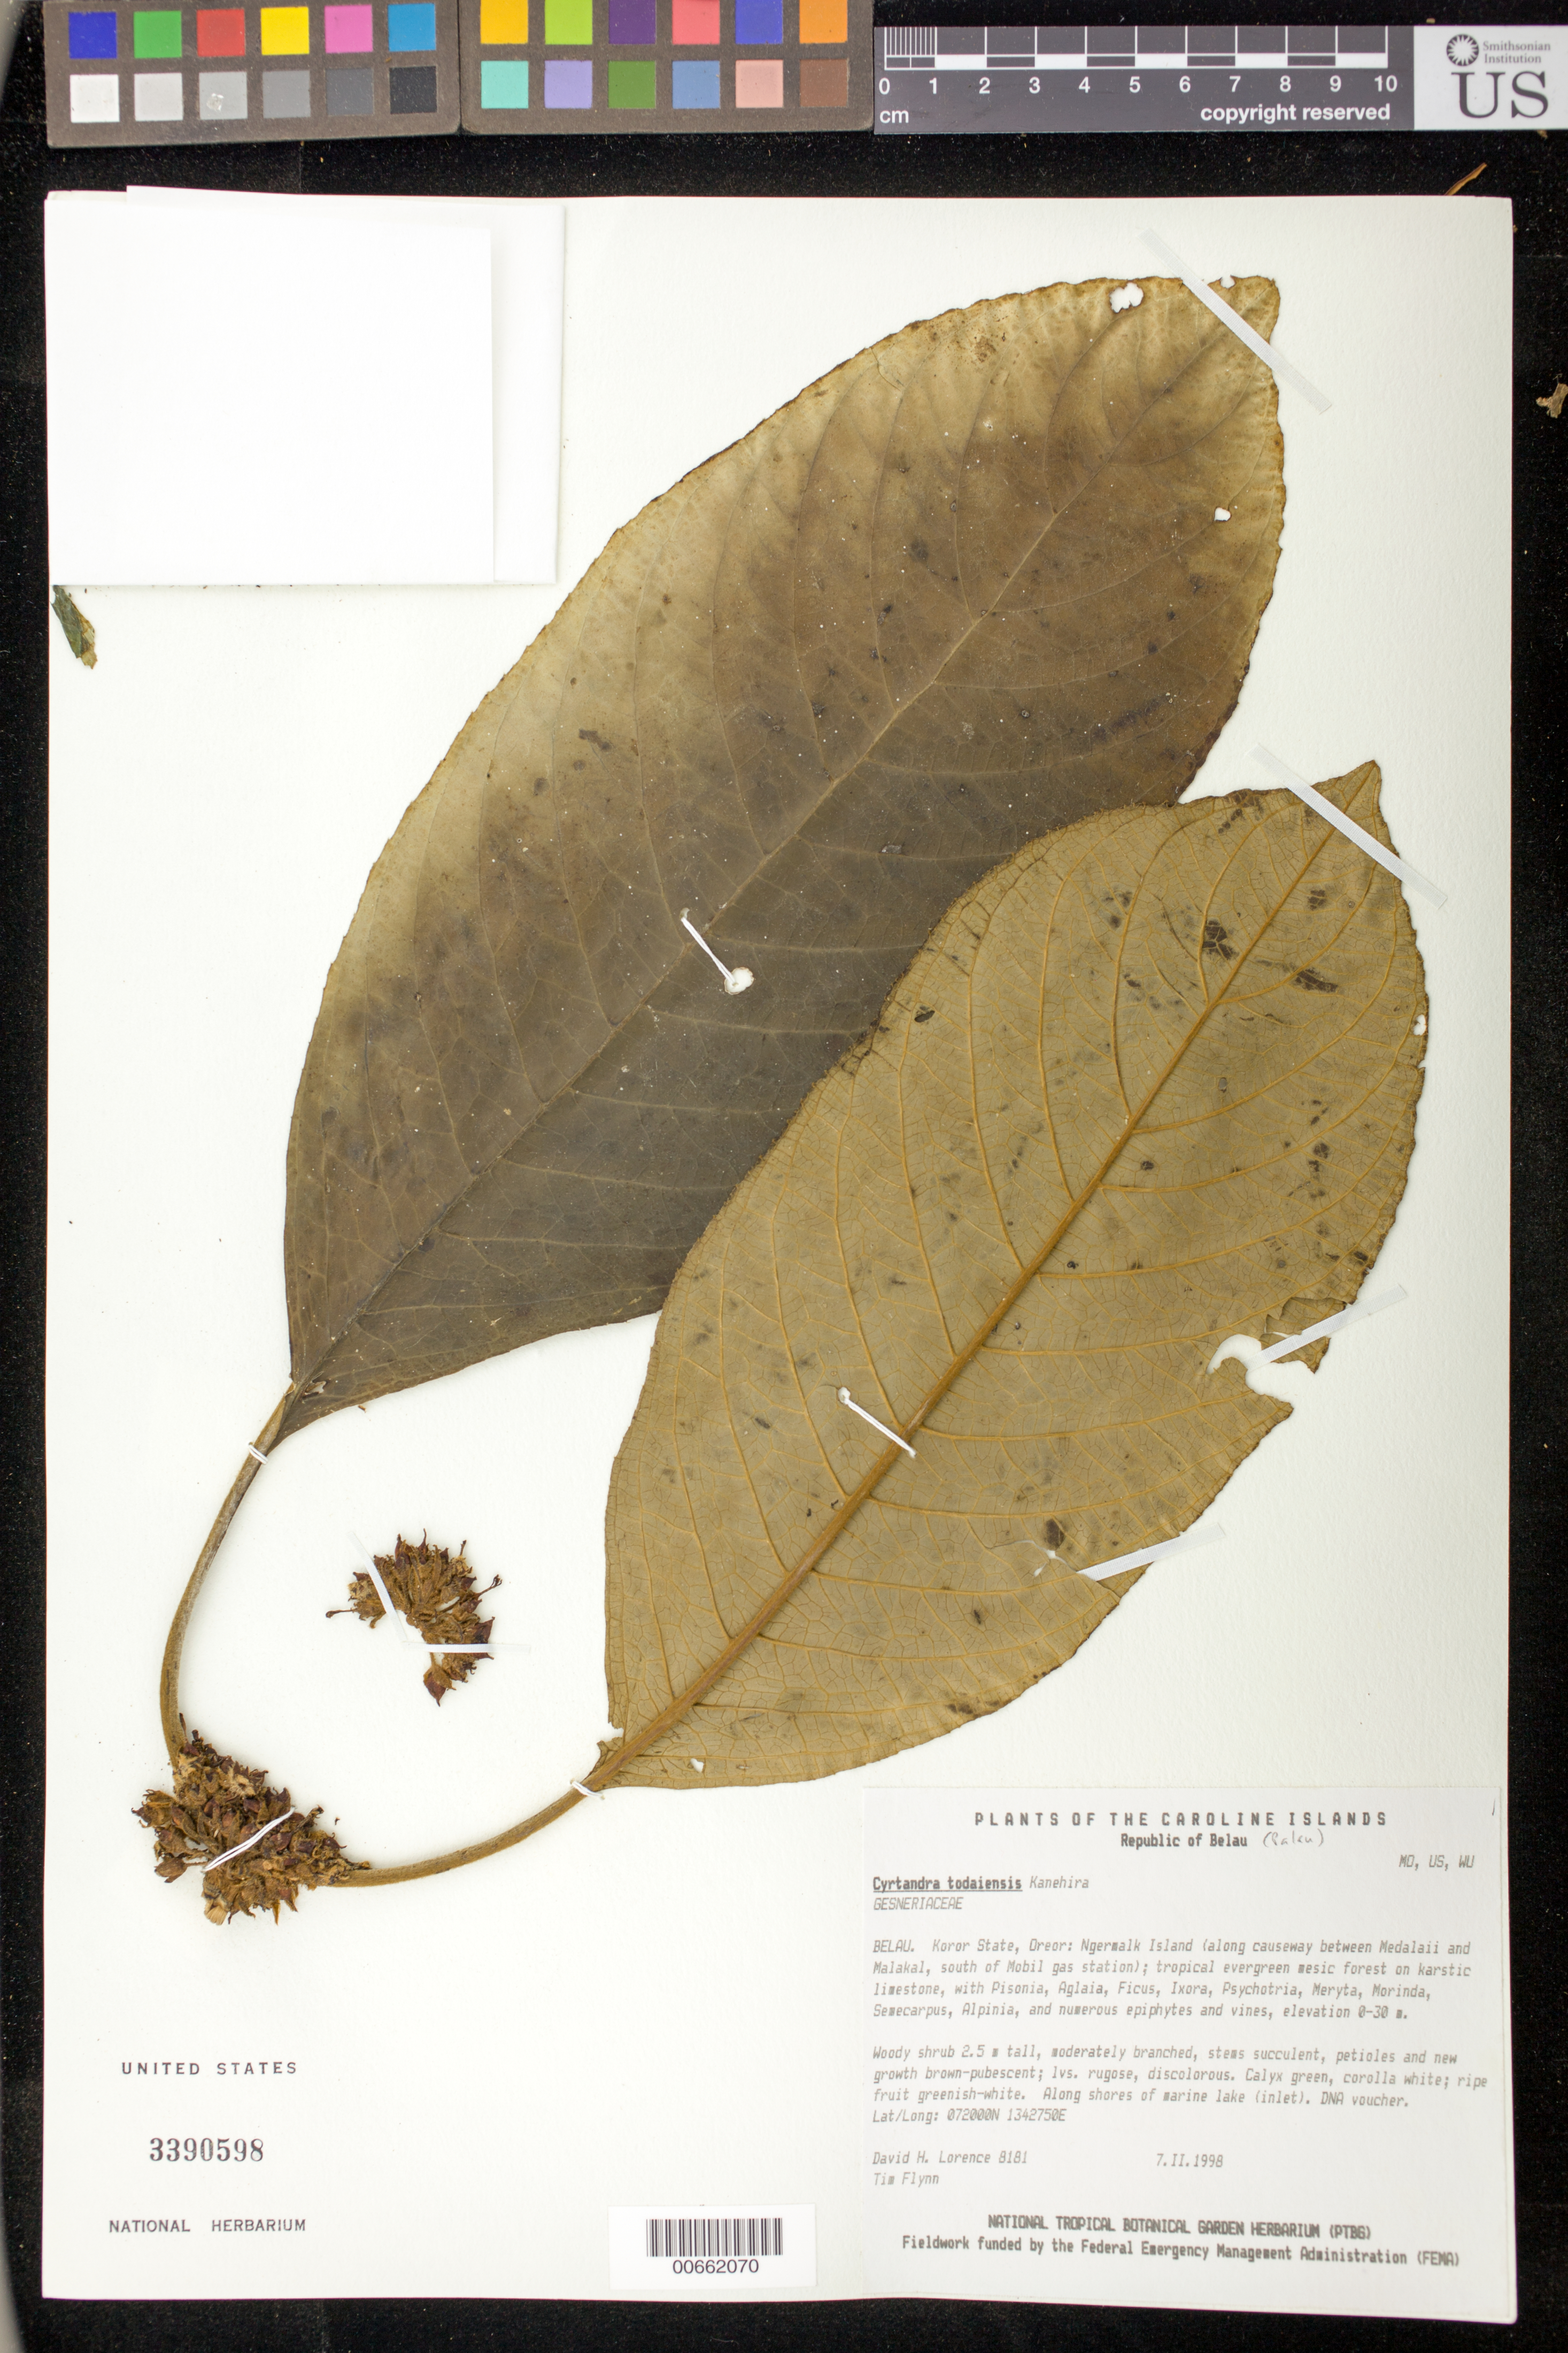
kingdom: Plantae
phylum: Tracheophyta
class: Magnoliopsida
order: Lamiales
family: Gesneriaceae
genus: Cyrtandra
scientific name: Cyrtandra todaiensis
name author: Kaneh.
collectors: D. Lorence & T. W. Flynn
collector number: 8181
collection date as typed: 07 Feb 1998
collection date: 1998-02-07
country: Palau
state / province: Koror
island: Ngermalk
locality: Belau, Koror State, Oreor: Ngermalk Island (along causeway between Medalaii and Malakal, south of Mobil gas station)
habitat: Tropical evergreen mesic forest on karstic limestone; along shores of marine lake (inlet)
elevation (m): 0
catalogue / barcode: US 3390598